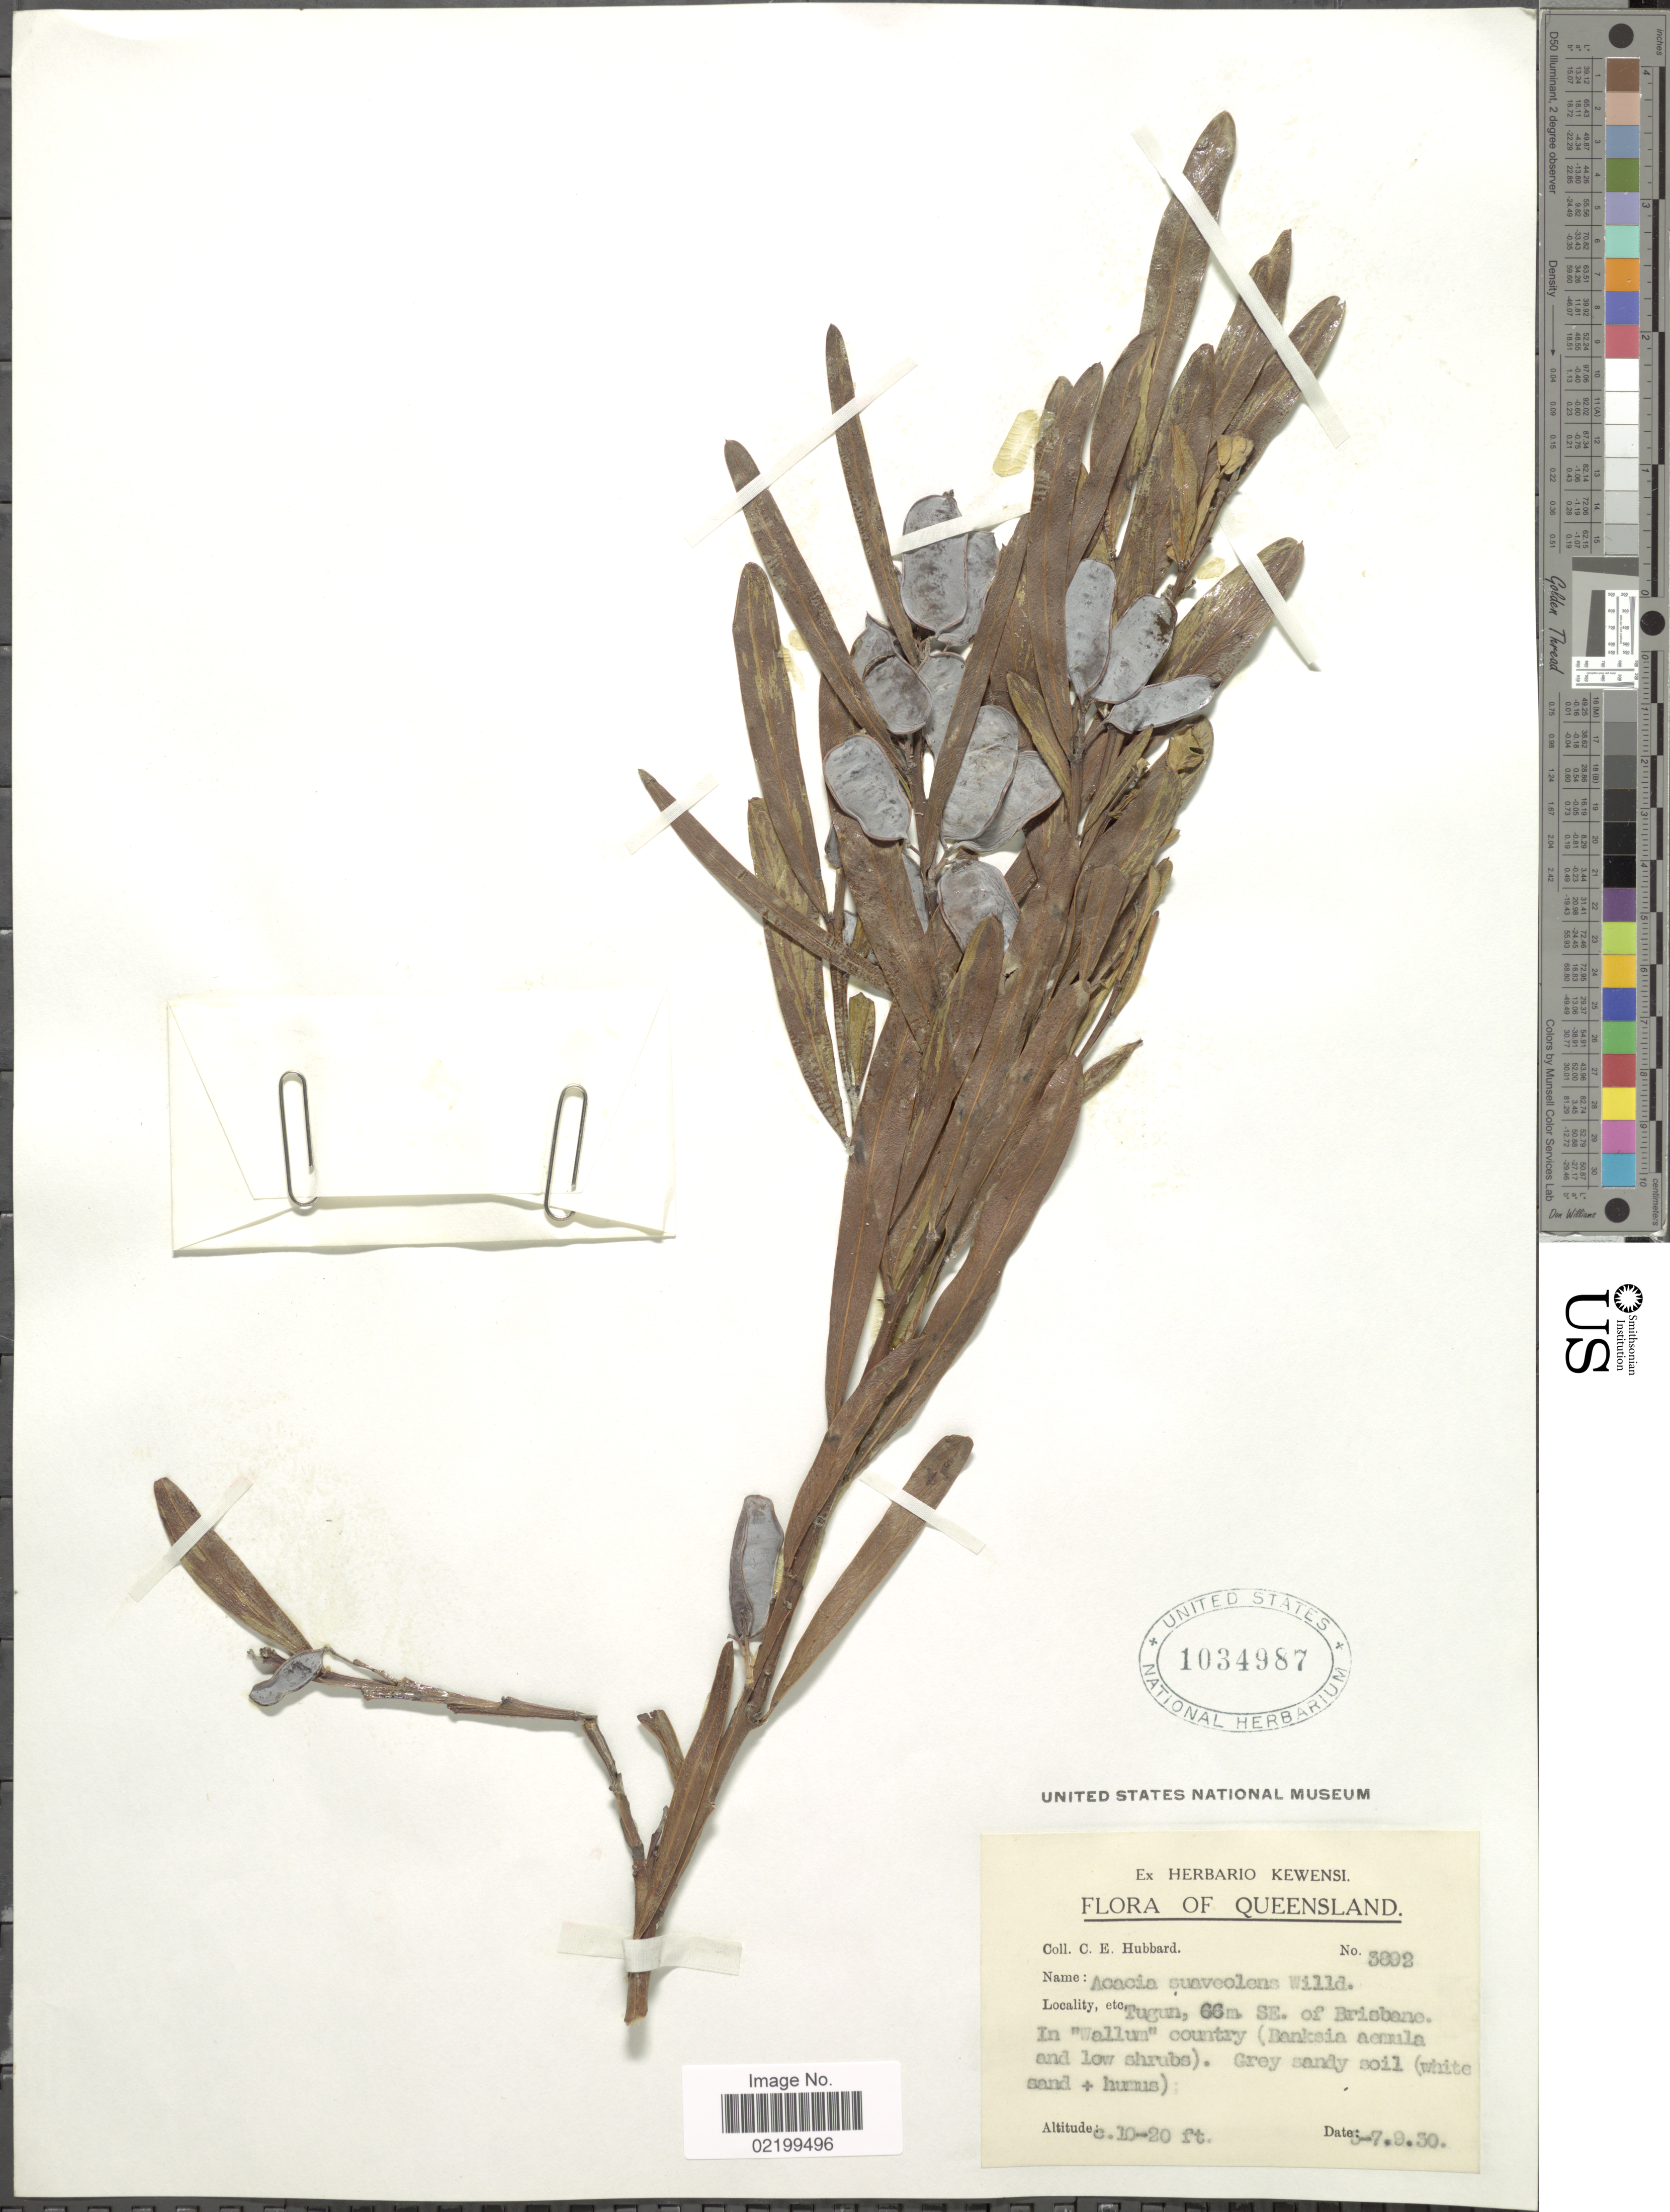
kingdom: Plantae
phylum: Tracheophyta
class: Magnoliopsida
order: Fabales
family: Fabaceae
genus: Acacia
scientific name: Acacia suaveolens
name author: (Sm.) Willd.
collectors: C. E. Hubbard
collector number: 3892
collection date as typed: Transcribed d/m/y: 3/7/30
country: Australia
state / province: Queensland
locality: Tugun, 66 m SE. of Brisbane. In "Wallum" country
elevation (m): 3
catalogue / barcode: US 1034987